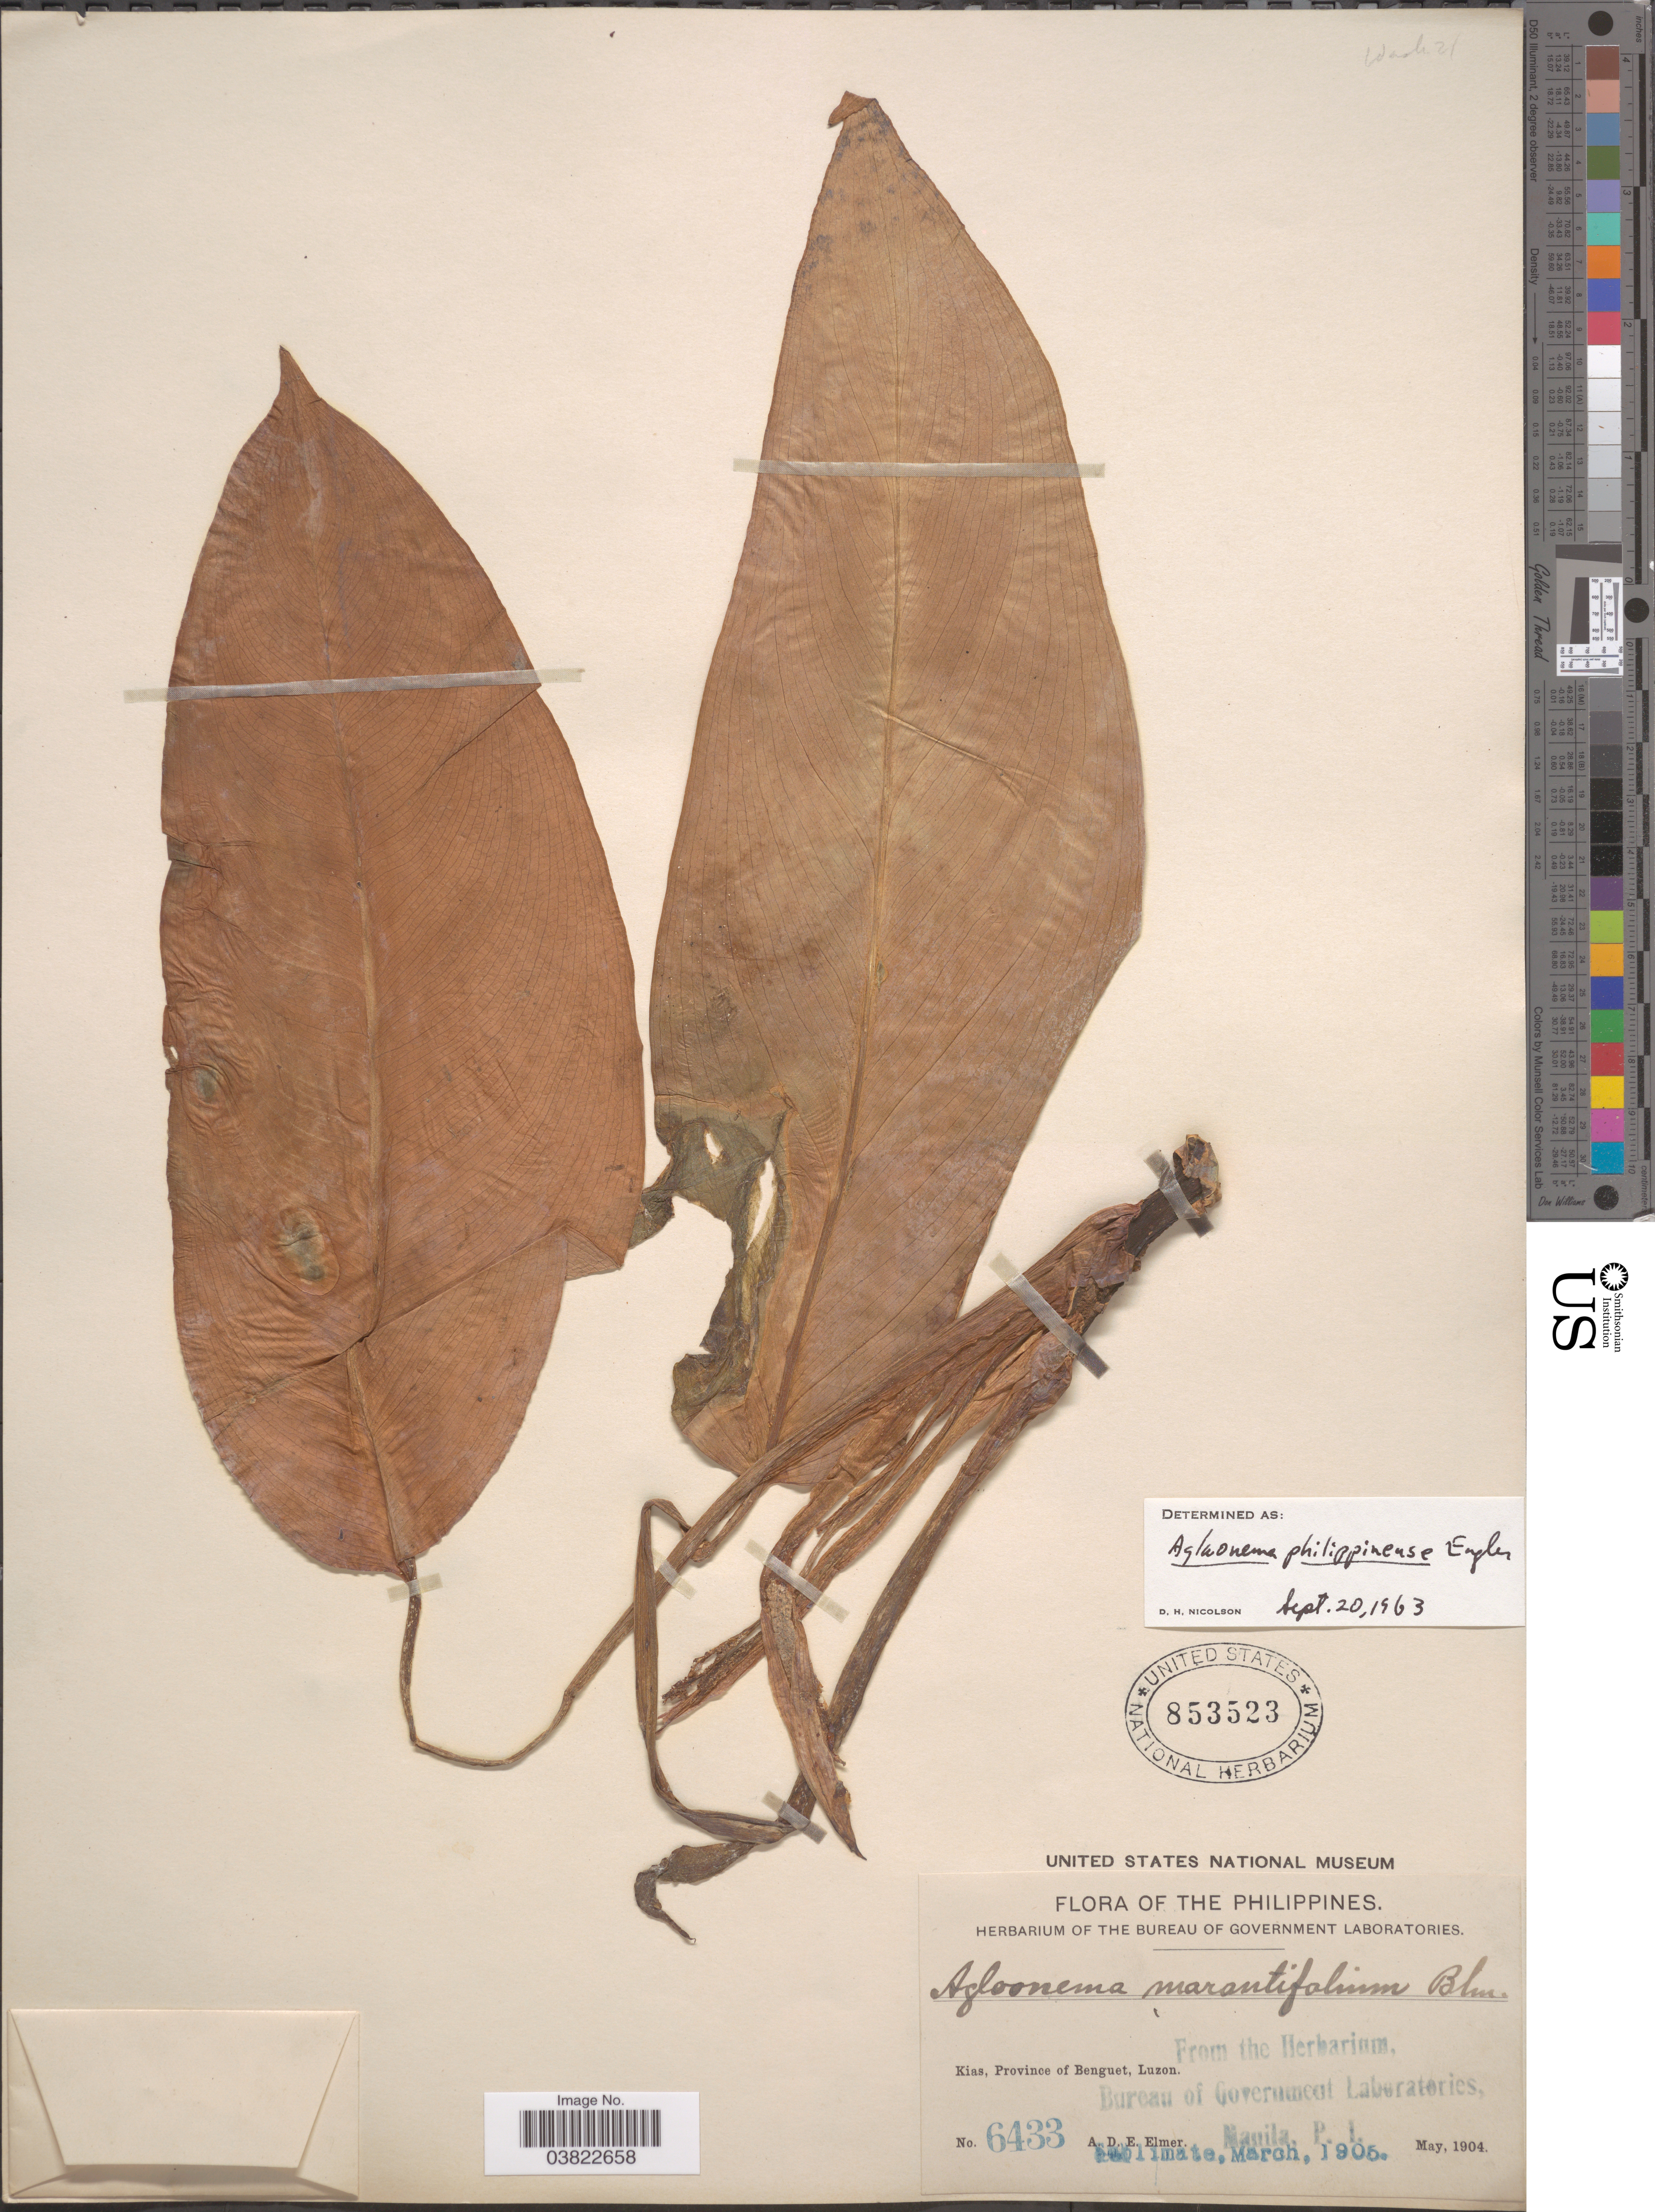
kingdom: Plantae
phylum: Tracheophyta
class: Liliopsida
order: Alismatales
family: Araceae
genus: Aglaonema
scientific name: Aglaonema philippinense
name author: Engl.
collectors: A. D. E. Elmer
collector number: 6433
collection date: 1904-05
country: Philippines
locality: Kias, Province of Benguet, Luzon.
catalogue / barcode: US 853523